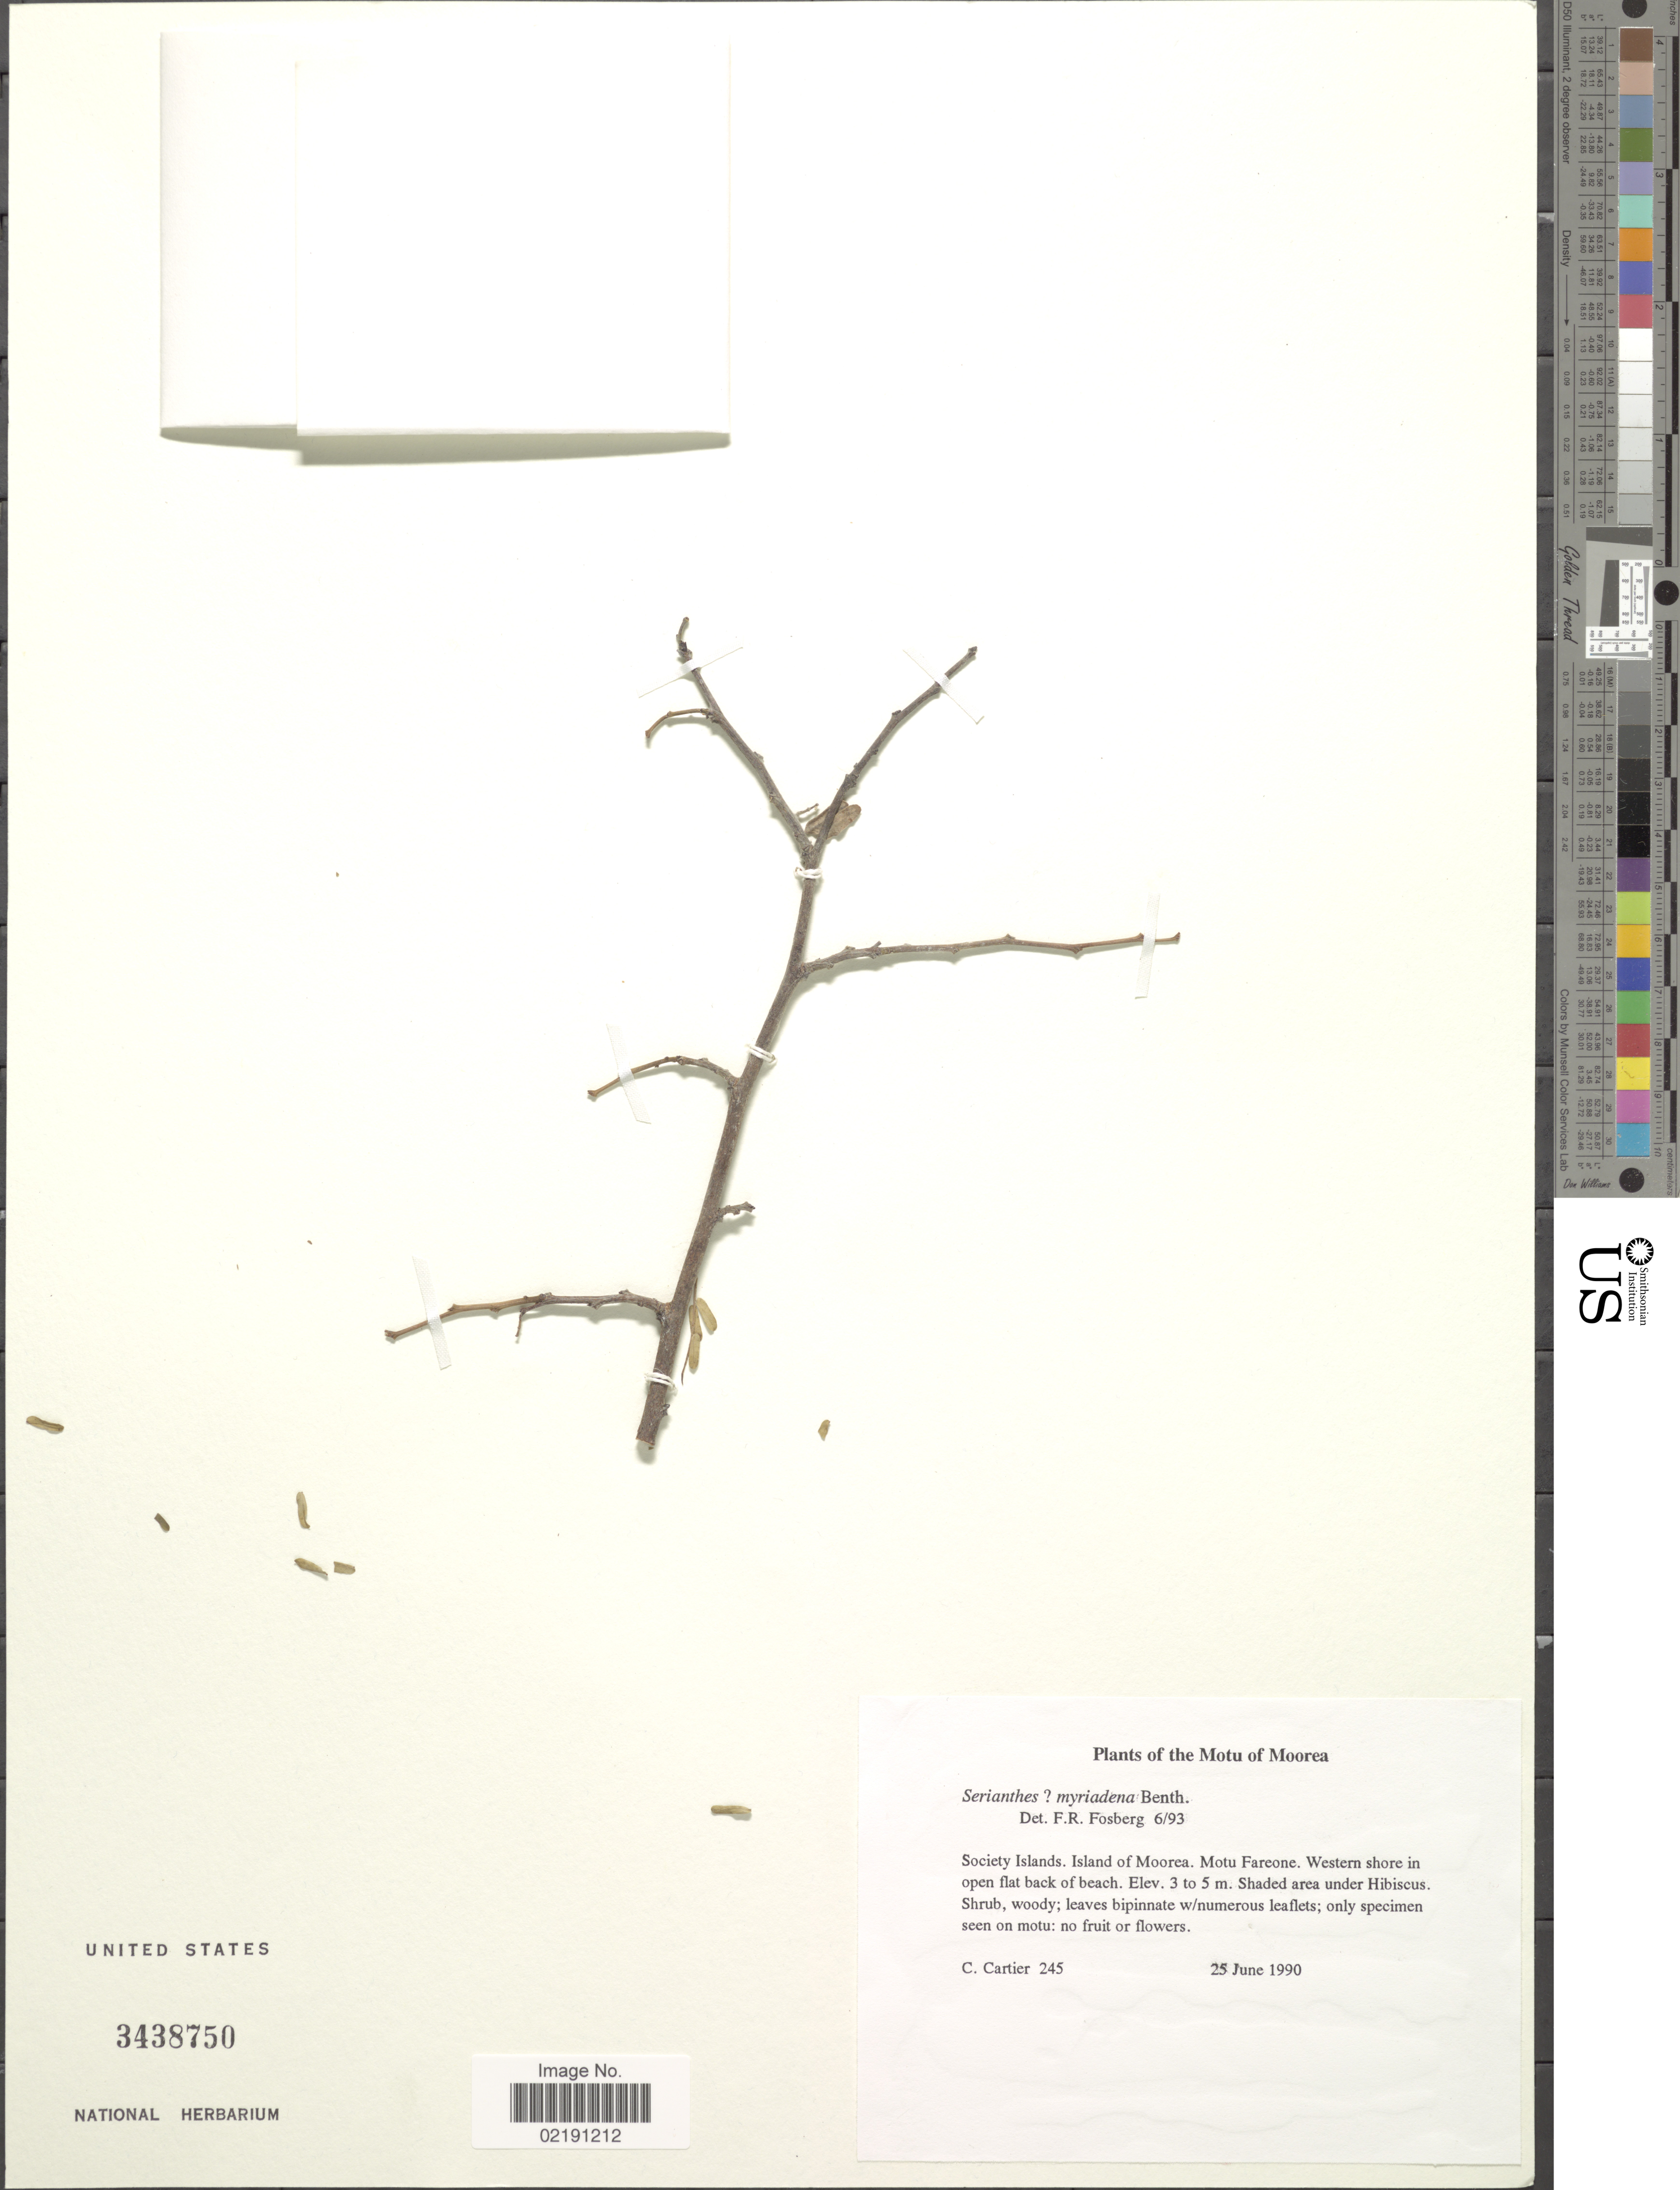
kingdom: Plantae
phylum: Tracheophyta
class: Magnoliopsida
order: Fabales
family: Fabaceae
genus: Serianthes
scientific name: Serianthes myriadenia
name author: (Bertero & Jacot-Guill.) Planch. ex Benth.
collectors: C. Cartier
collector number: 245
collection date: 1990-06-25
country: French Polynesia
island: Moorea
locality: Motu of Moorea. Society Islands. Island of Moorea. Motu Fareone. Western shore in open flat back of beach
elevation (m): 3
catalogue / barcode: US 3438750